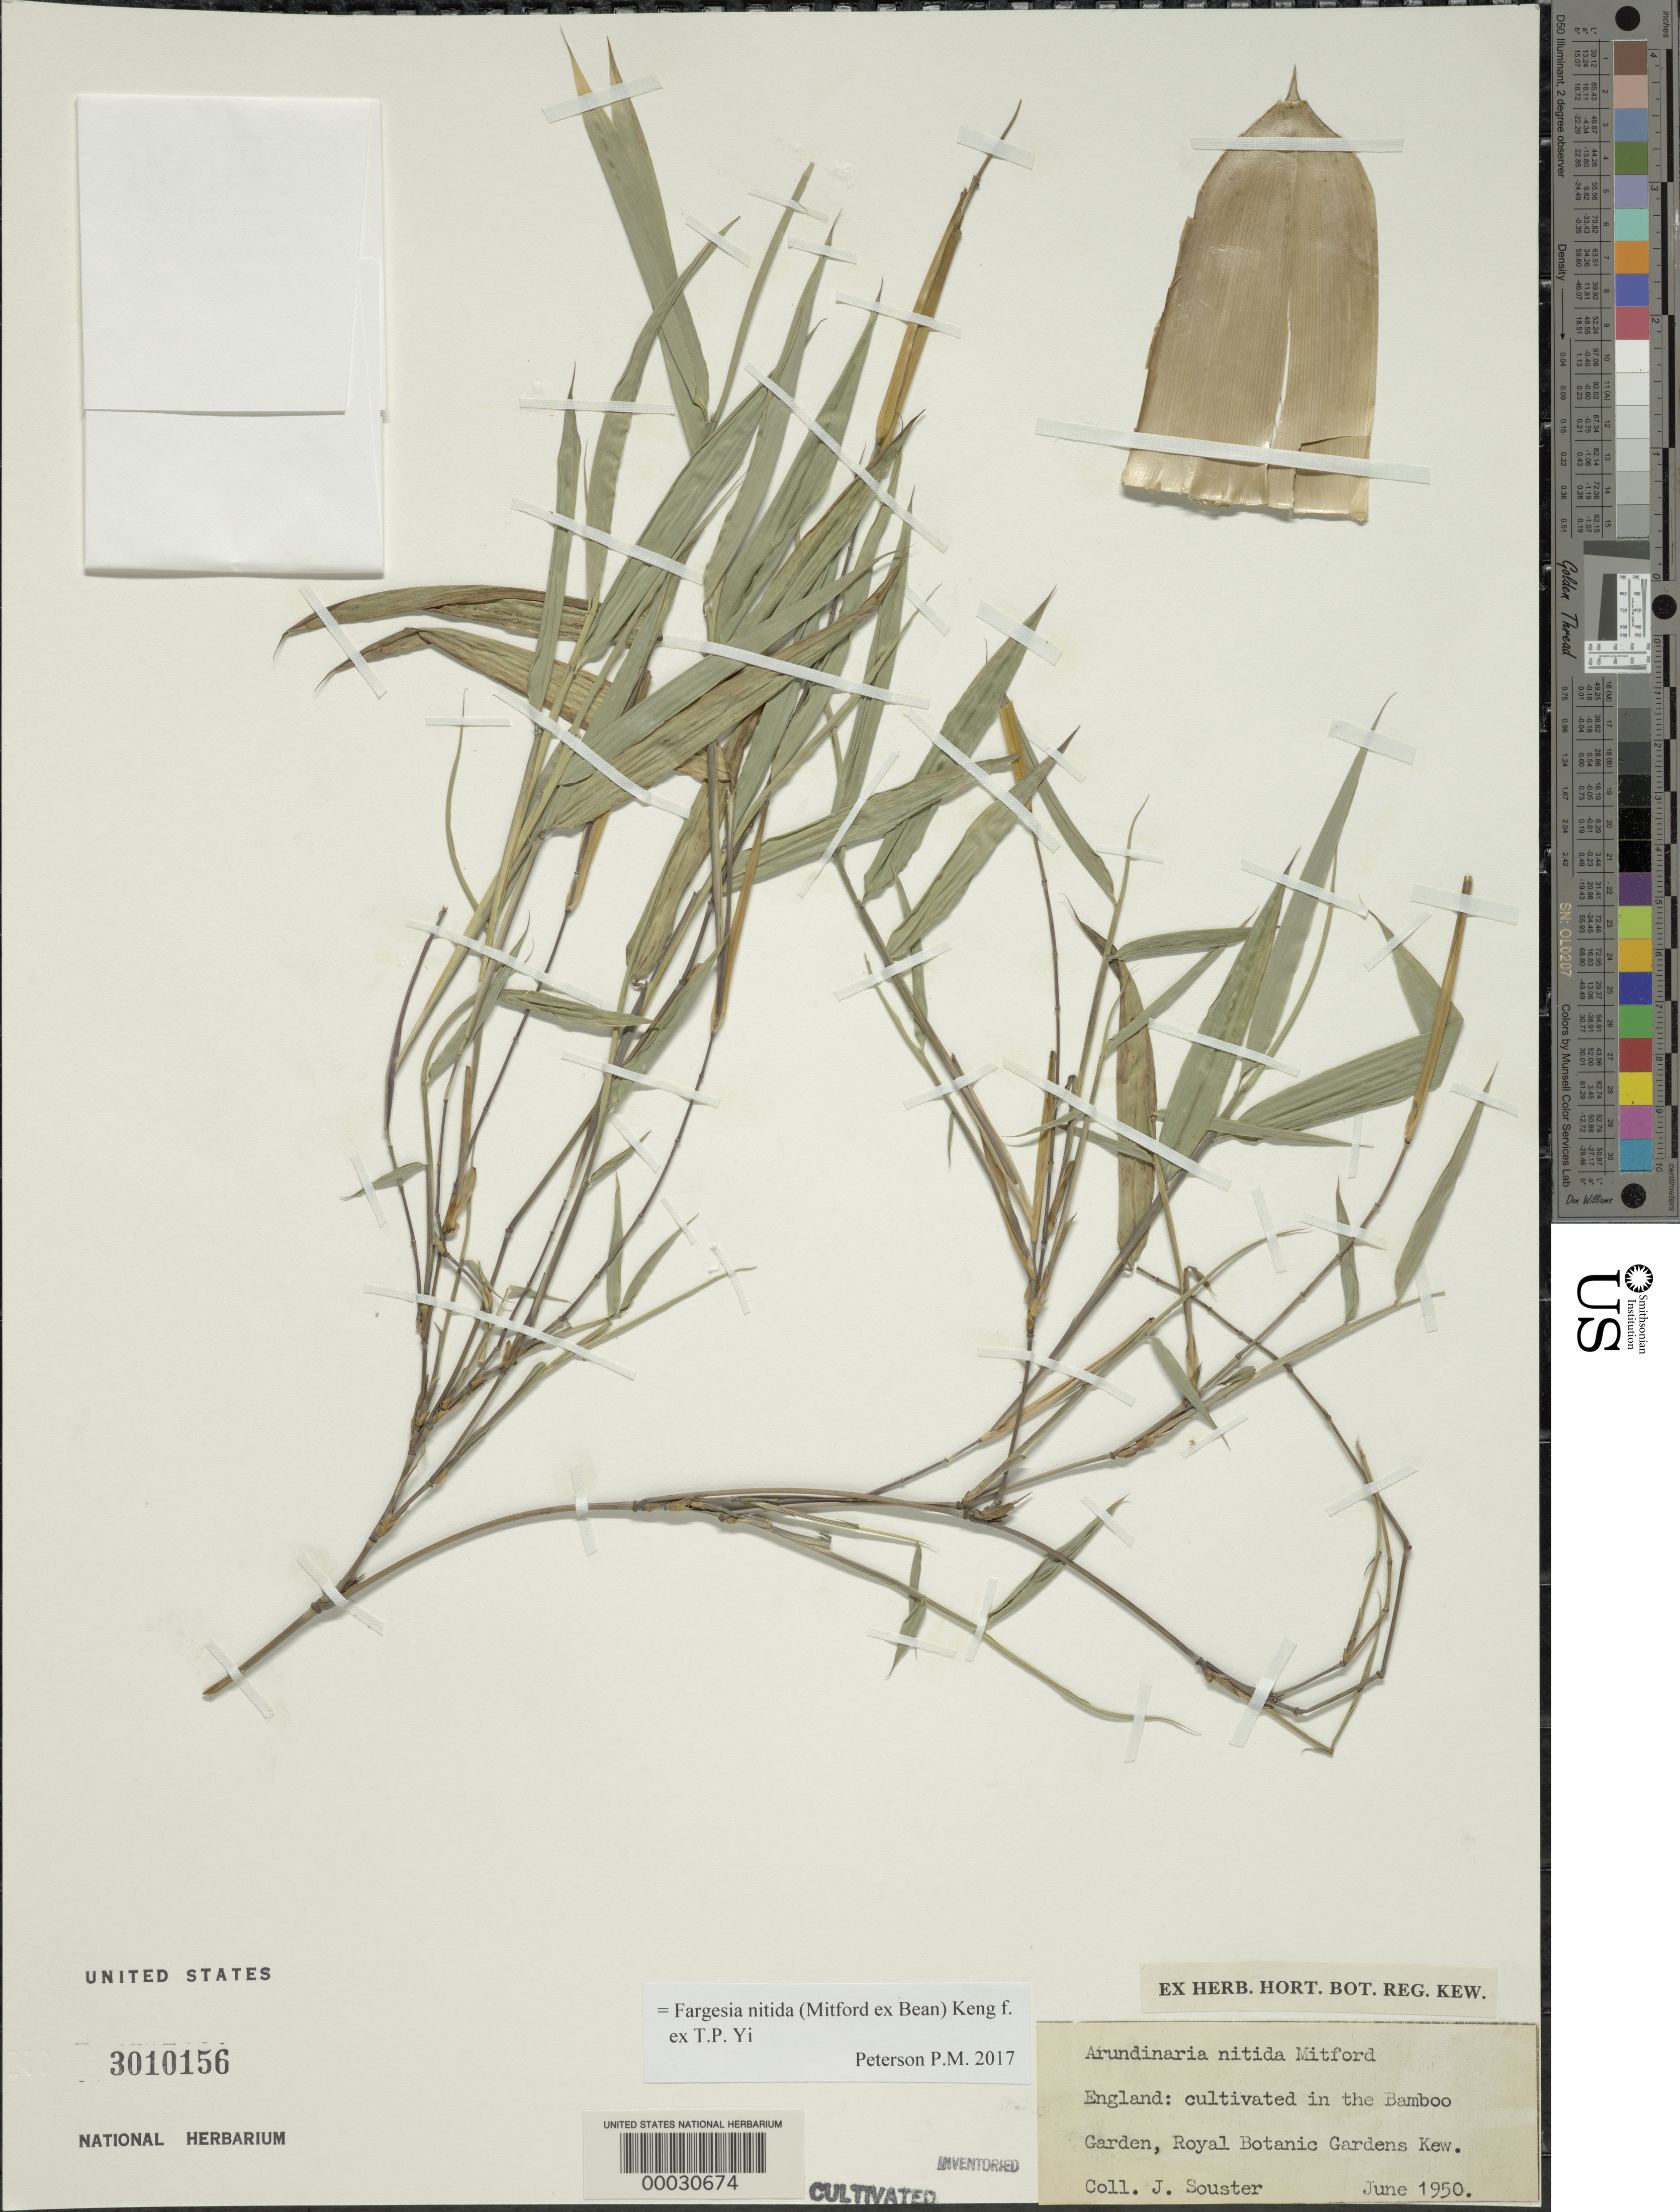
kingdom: Plantae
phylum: Tracheophyta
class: Liliopsida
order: Poales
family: Poaceae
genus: Fargesia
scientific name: Fargesia nitida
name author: (Mitford ex Stapf) Keng f. ex T.P. Yi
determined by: Poaceae Reorganization Project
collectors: J. Souster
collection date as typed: Jun 1950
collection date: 1950-06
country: United Kingdom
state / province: England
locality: Royal Botanic Gardens, Kew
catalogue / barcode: US 3010156